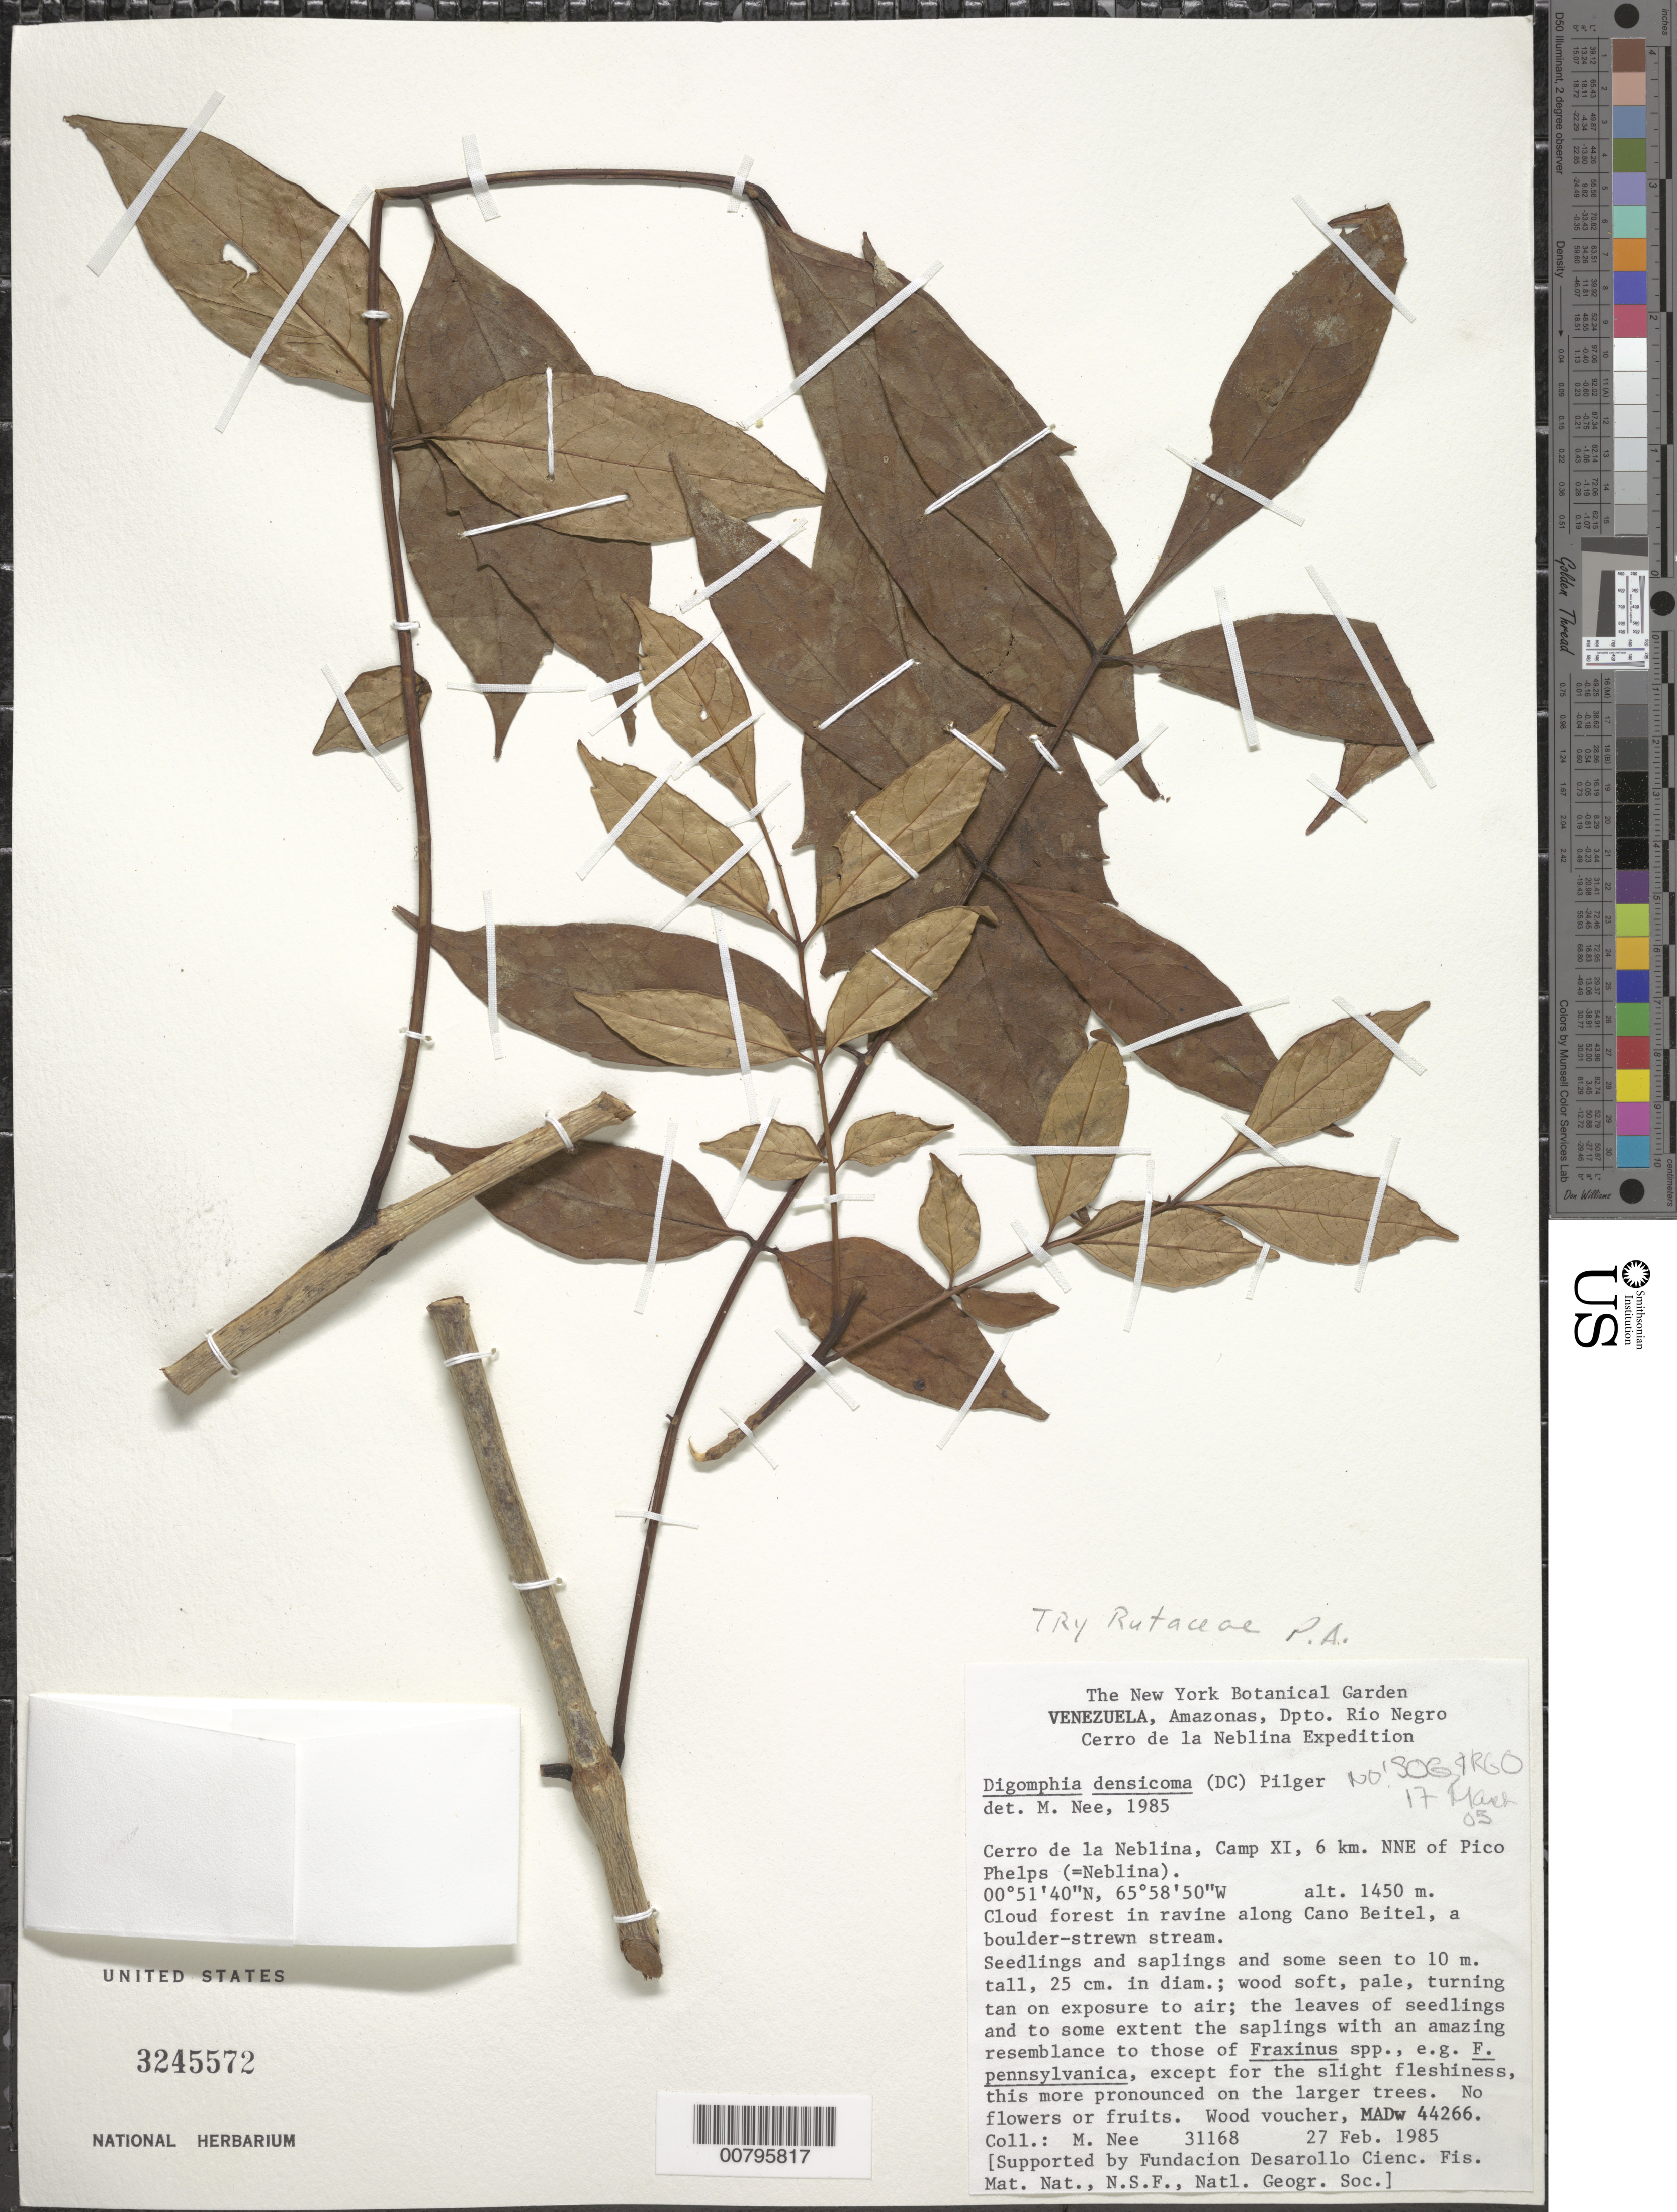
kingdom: Plantae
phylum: Tracheophyta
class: Magnoliopsida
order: Lamiales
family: Bignoniaceae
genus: Digomphia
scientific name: Digomphia densicoma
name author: (Mart. ex DC.) Pilg.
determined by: Nee, Michael H.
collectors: M. Nee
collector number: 31168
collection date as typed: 27-Feb-85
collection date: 1985-02-27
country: Venezuela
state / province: Amazonas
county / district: Río Negro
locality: Cerro de La Neblina, Camp XI, 6 km NNE of Pico Phelps (=Neblina), in ravine along Caño Beitel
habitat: Cloud forest in ravine along a boulder-strewn stream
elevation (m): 1450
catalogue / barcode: US 3245572